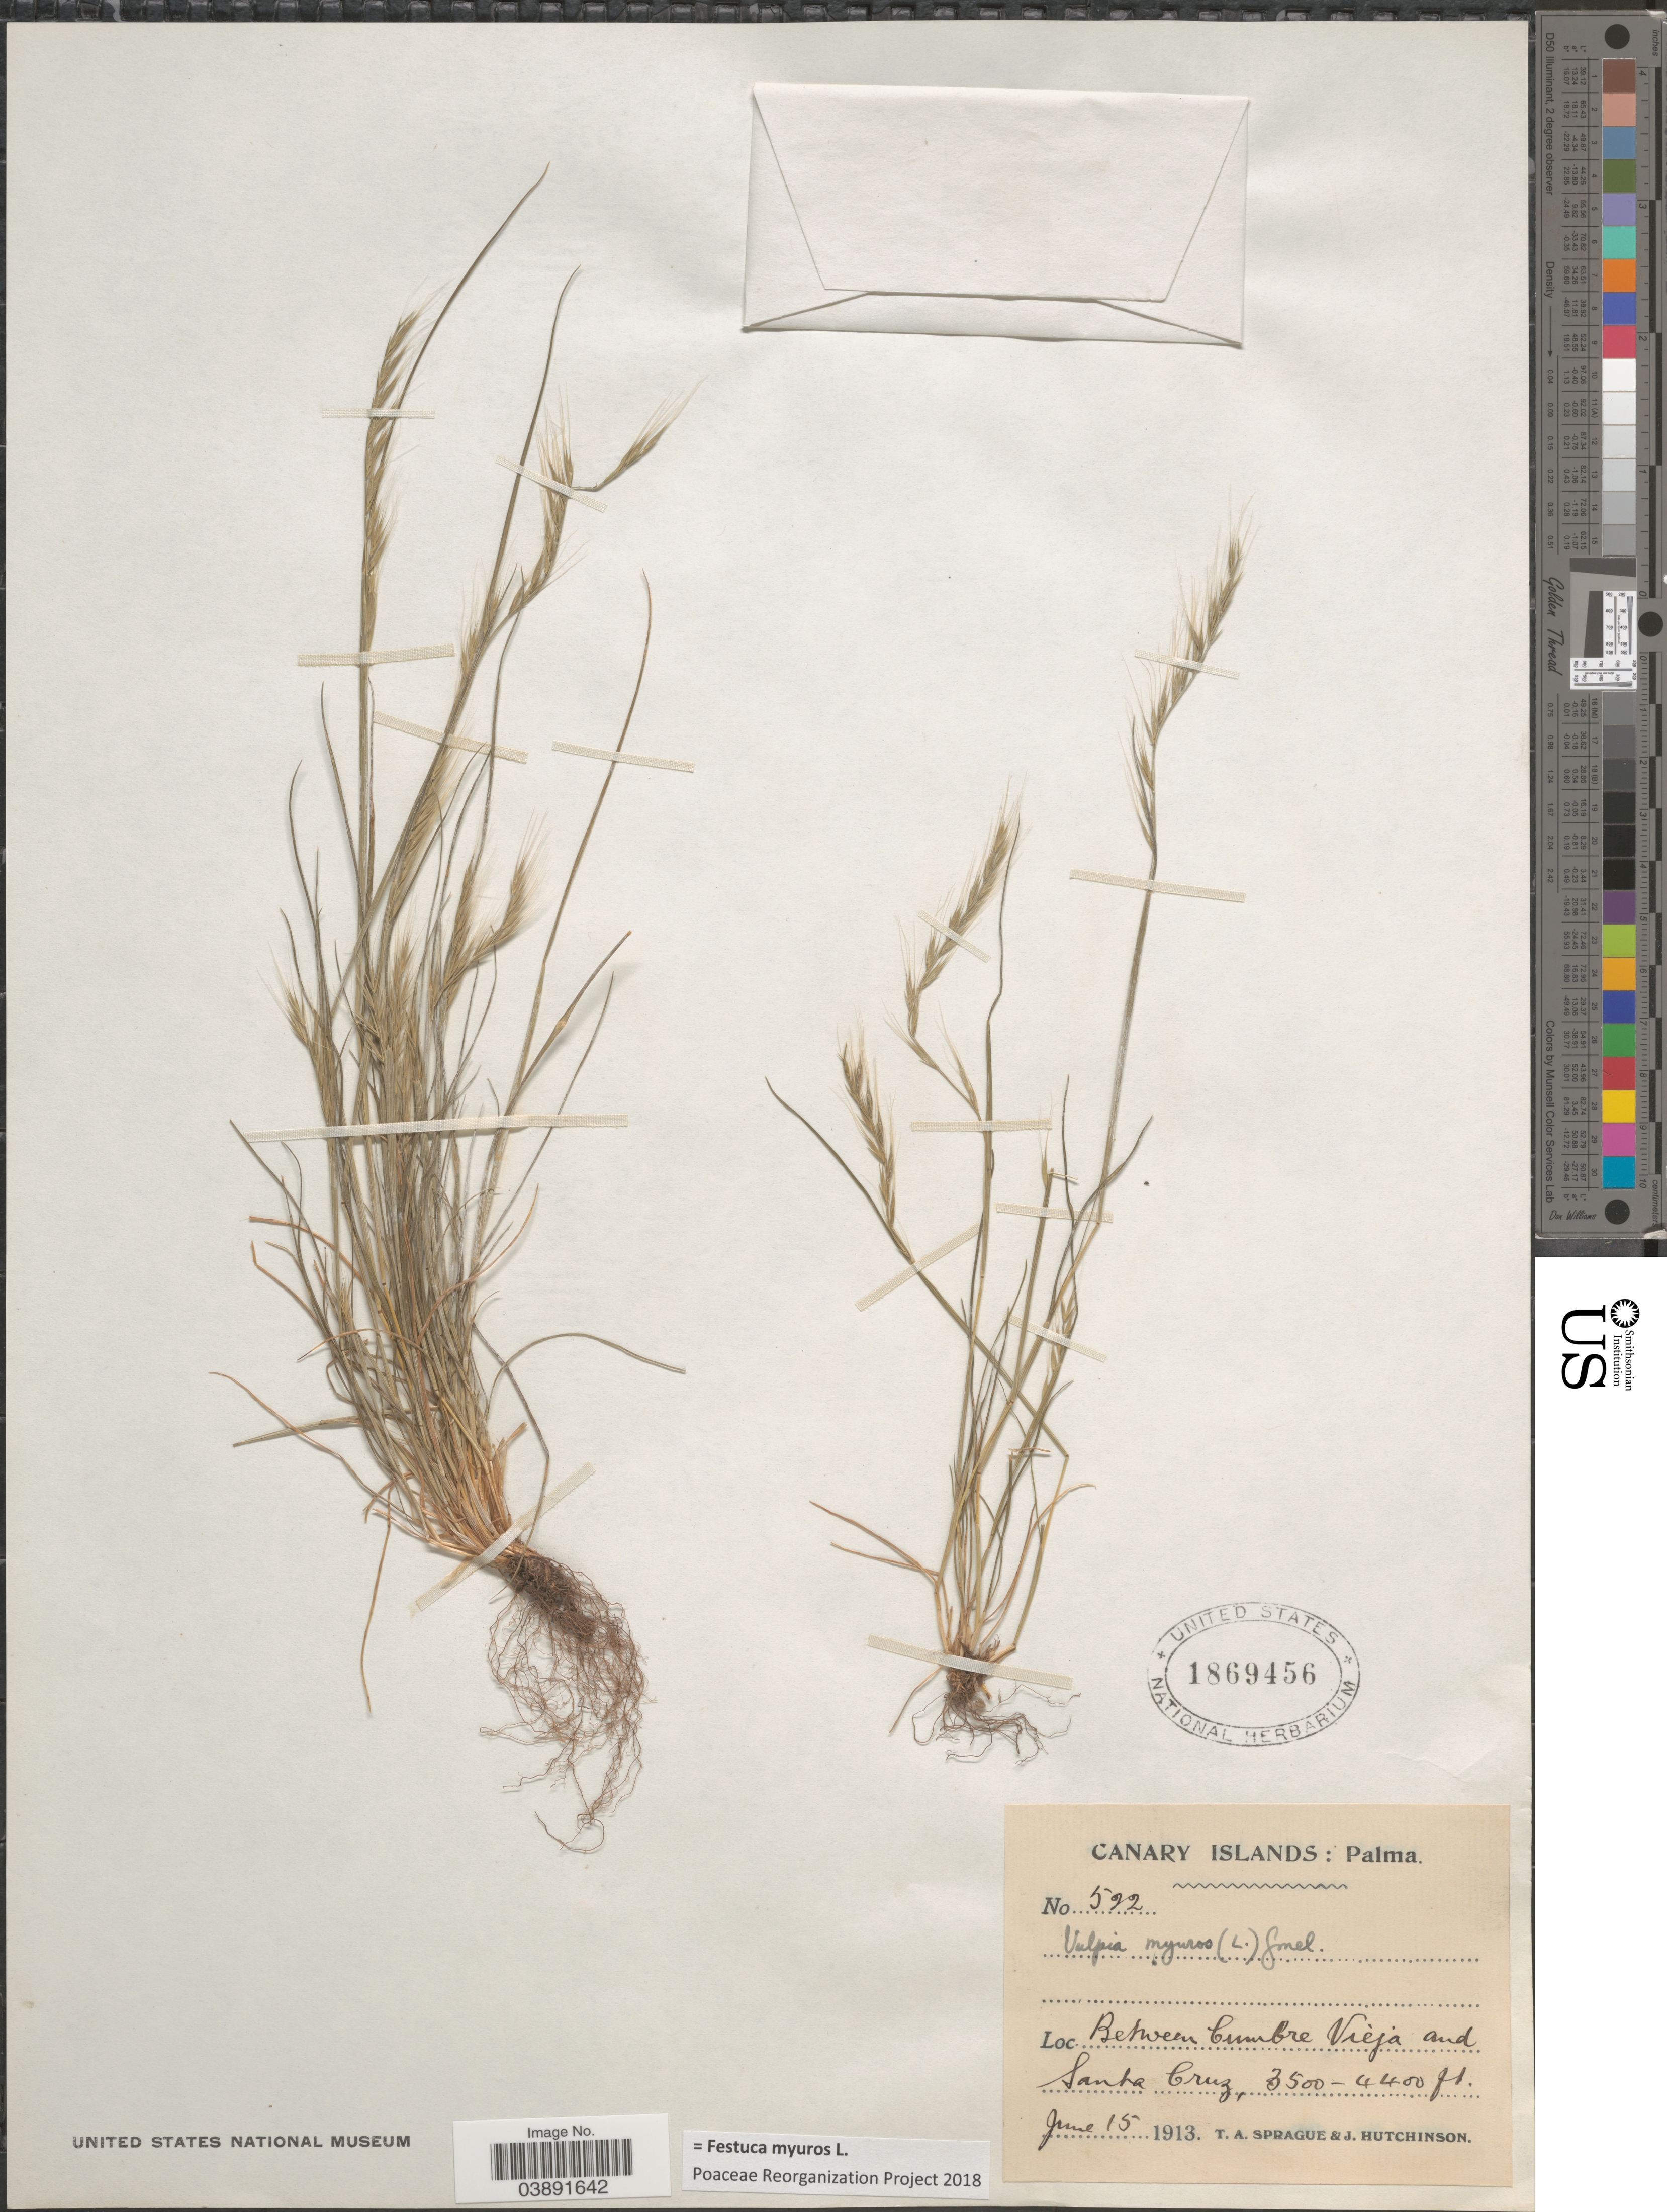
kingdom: Plantae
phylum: Tracheophyta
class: Liliopsida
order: Poales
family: Poaceae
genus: Festuca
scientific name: Festuca myuros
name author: L.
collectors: T. A. Sprague & J. Hutchinson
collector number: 522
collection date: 1913-06-15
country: Spain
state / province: Canarias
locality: Canary Islands: Palma. Between cumbre Vieja and Santa Cruz.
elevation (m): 1067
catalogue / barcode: US 1869456